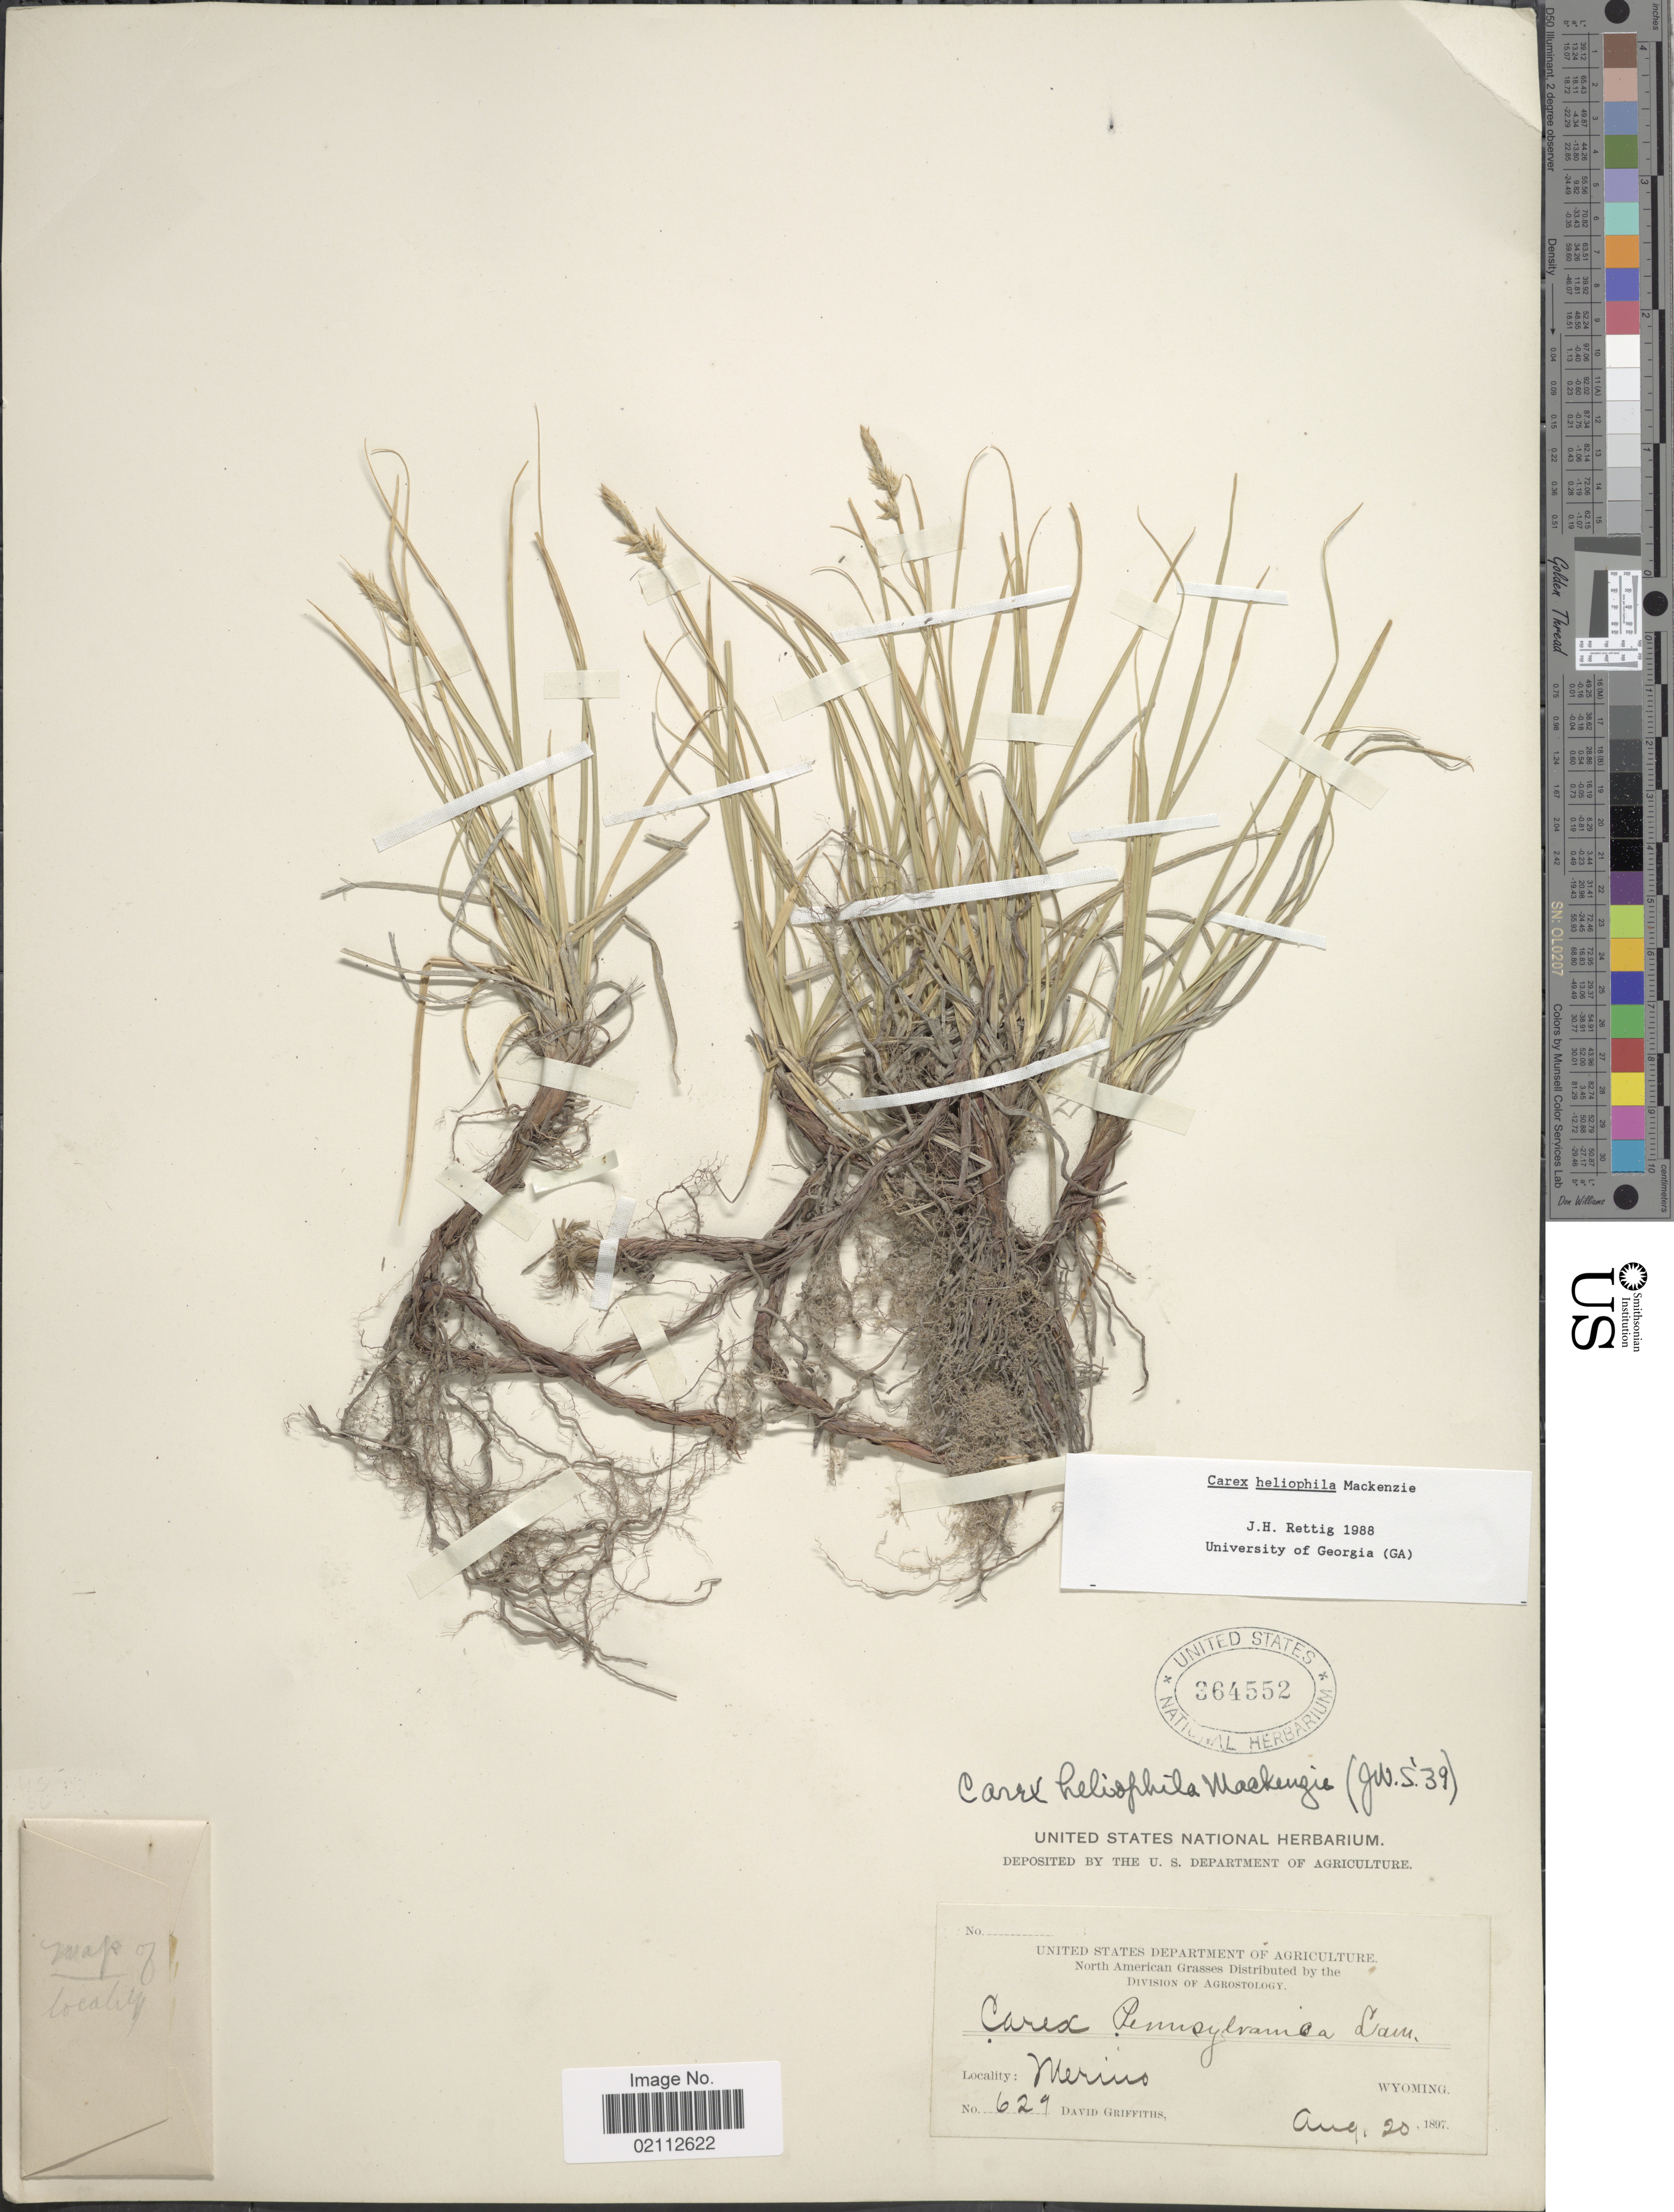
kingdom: Plantae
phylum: Tracheophyta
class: Liliopsida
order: Poales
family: Cyperaceae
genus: Carex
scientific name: Carex heliophila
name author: Mack.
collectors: D. Griffiths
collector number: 629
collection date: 1897-08-20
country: United States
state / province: Wyoming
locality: Merino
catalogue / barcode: US 364552